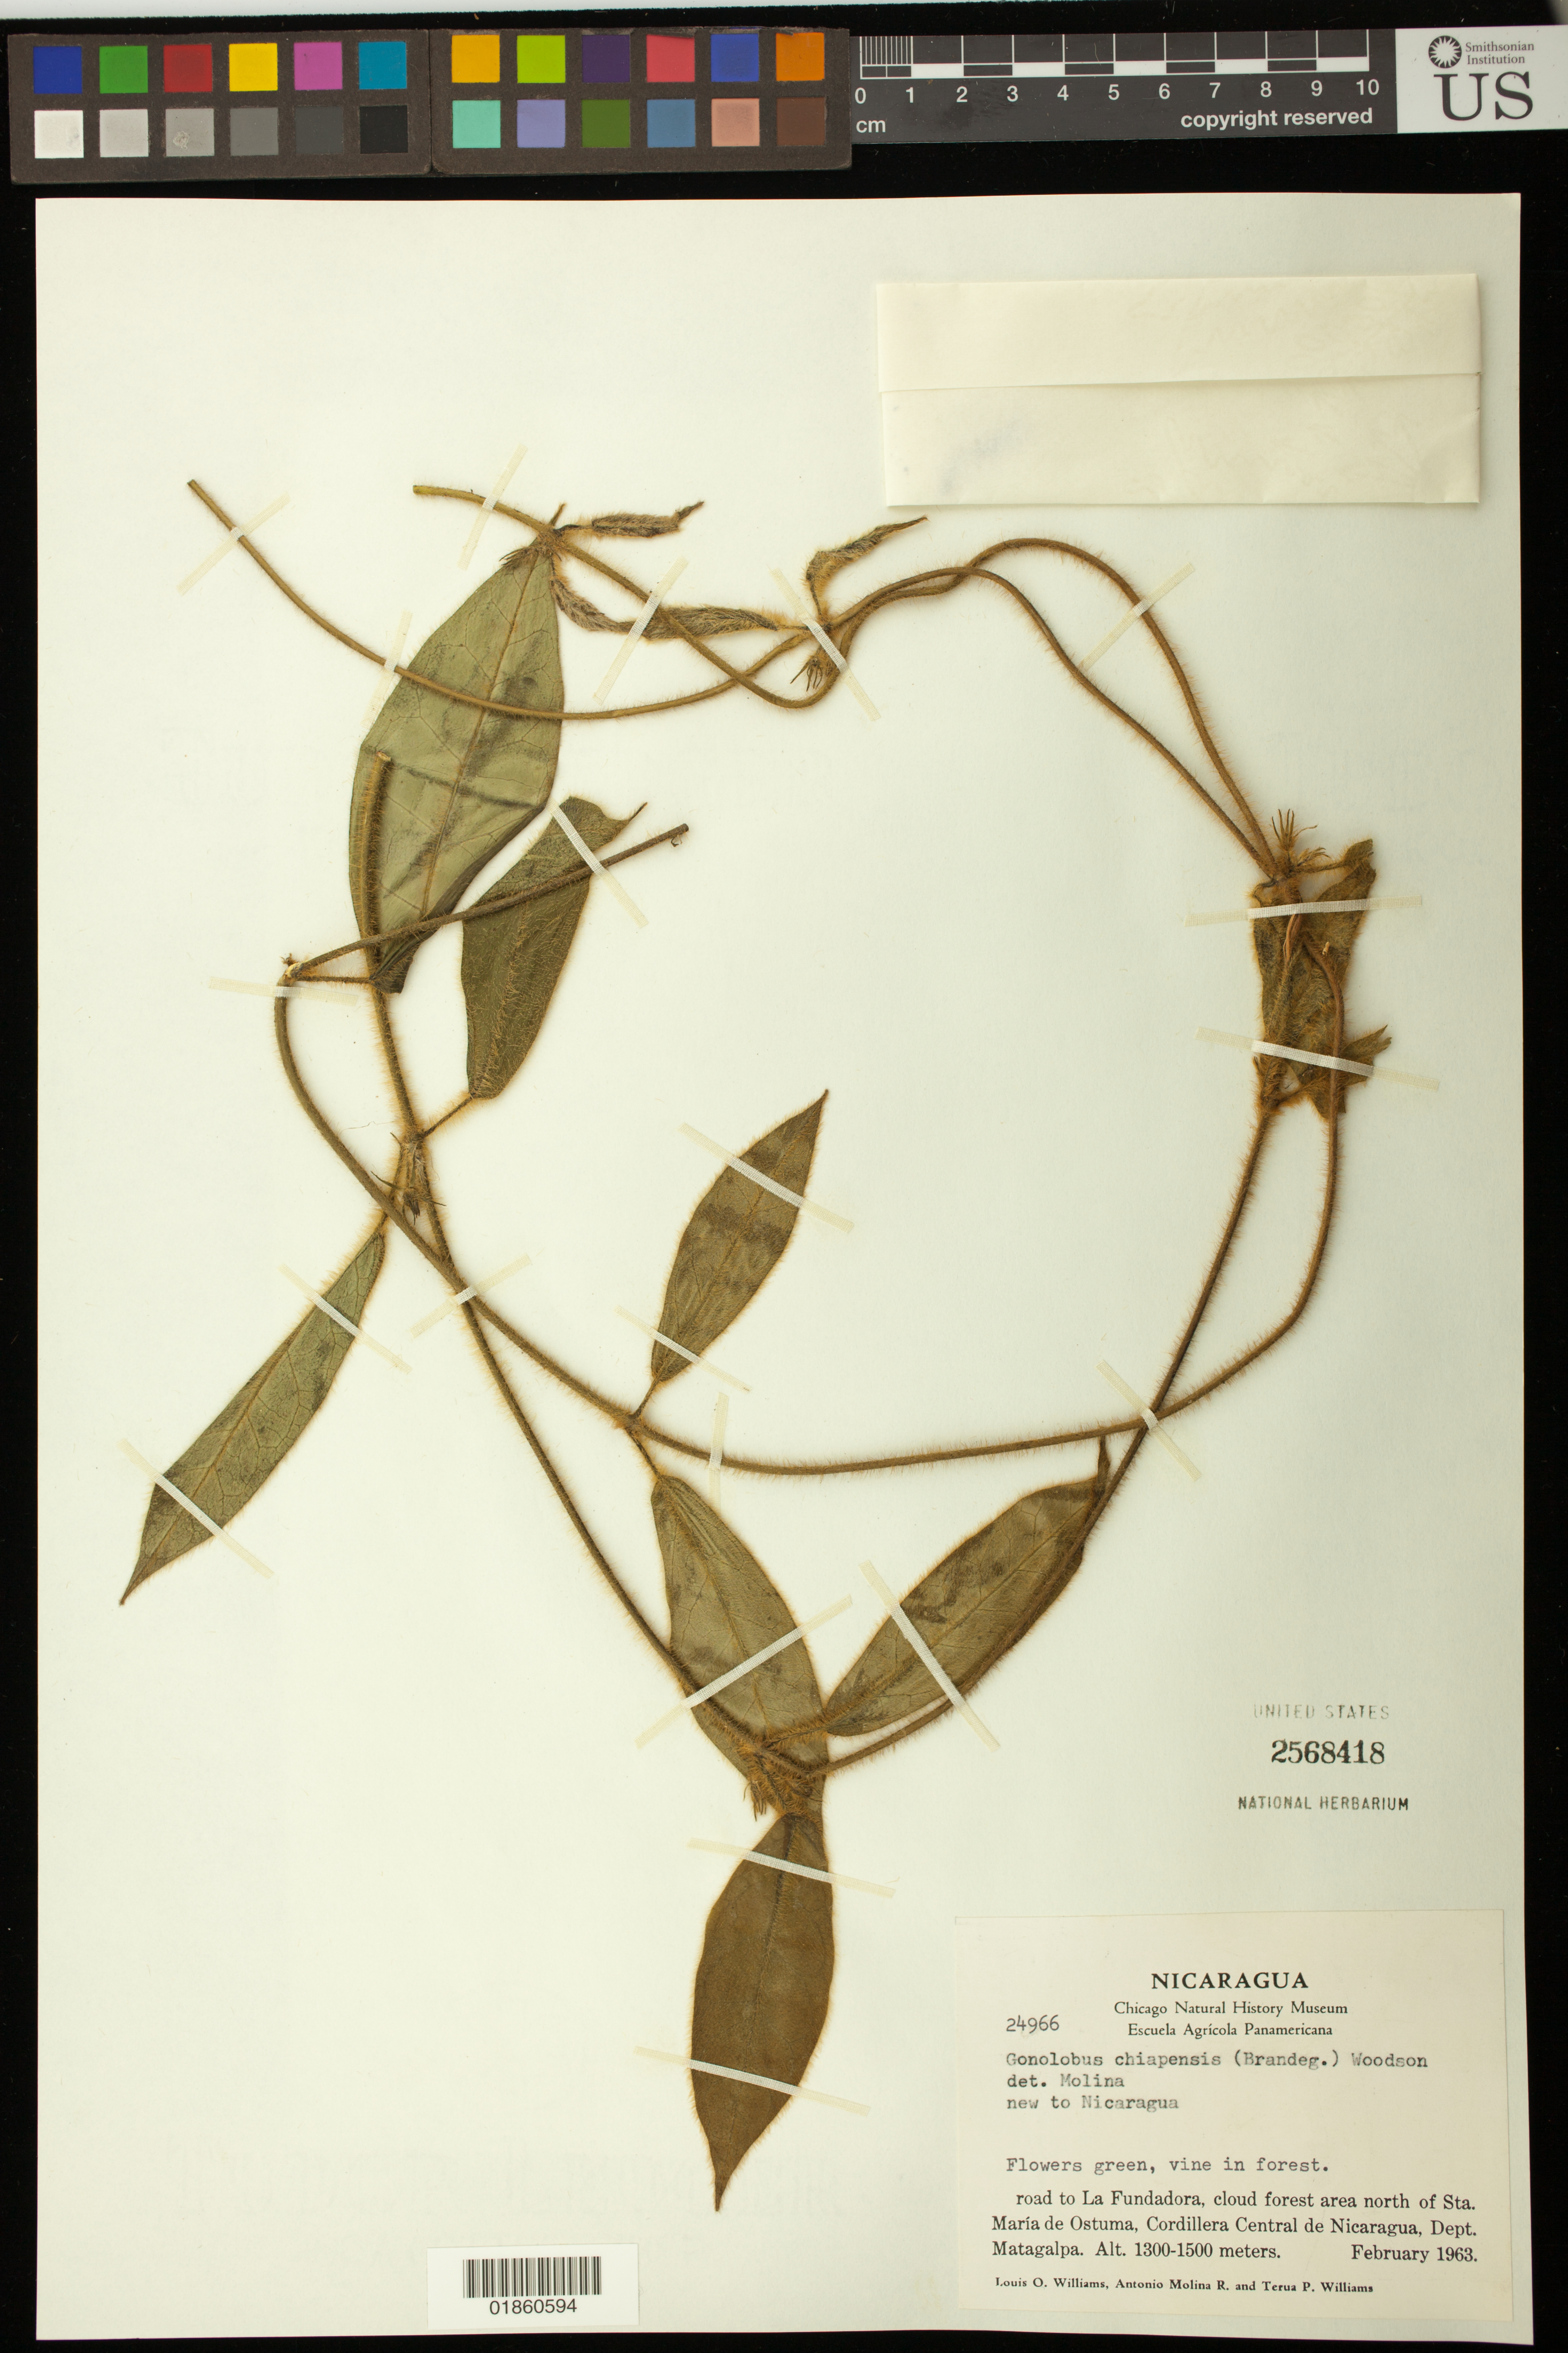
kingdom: Plantae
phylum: Tracheophyta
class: Magnoliopsida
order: Gentianales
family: Apocynaceae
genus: Gonolobus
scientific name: Gonolobus chiapensis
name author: (Brandegee) Woodson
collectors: L. O. Williams, A. R. Molina & T. P. Williams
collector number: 24966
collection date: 1963-02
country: Nicaragua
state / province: Matagalpa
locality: road to La Fundadora, cloud forest area north of Sta. Maria de Ostuma, Cordillera Central de Nicaragua, Dept. Matagalpa.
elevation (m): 1300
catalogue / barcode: US 2568418